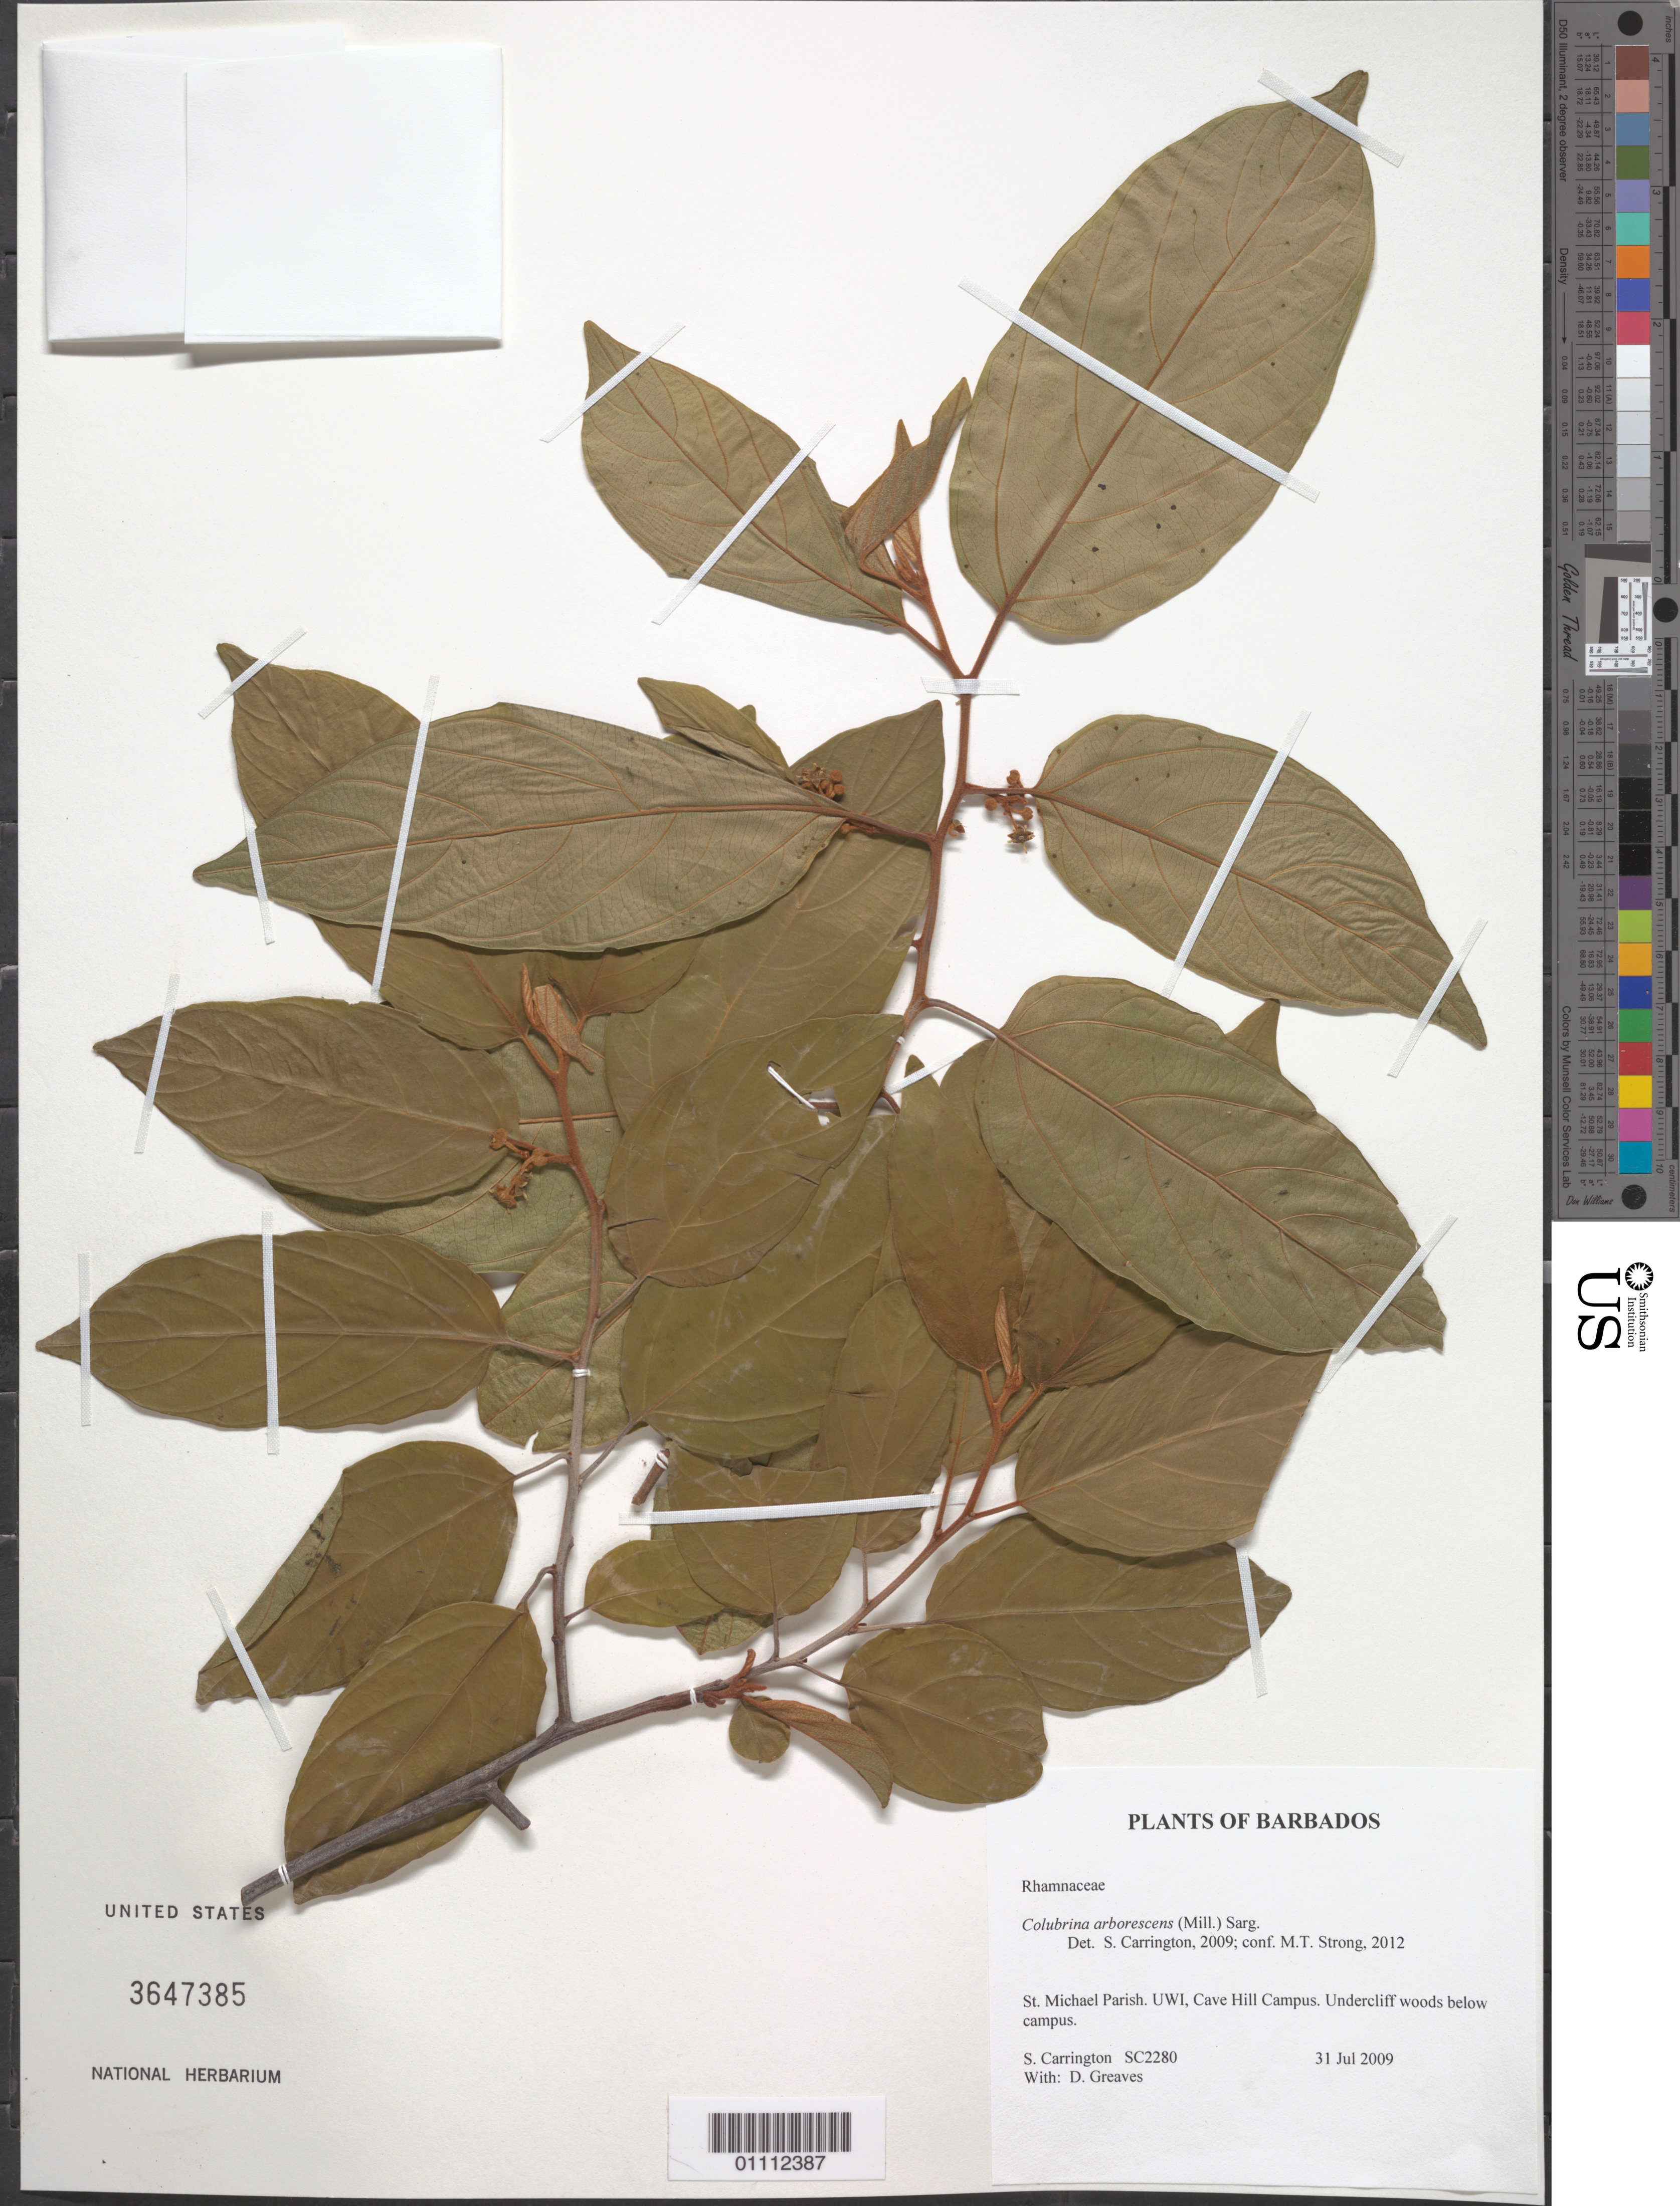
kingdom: Plantae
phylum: Tracheophyta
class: Magnoliopsida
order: Rosales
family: Rhamnaceae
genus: Colubrina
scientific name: Colubrina arborescens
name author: (Mill.) Sarg.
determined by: Carrington, C. M. S.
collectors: C. M. S. Carrington & D. Greaves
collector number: SC2280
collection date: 2009-07-31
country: Barbados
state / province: Saint Michael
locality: UWI, Cave Hill Campus.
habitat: Undercliff woods below campus.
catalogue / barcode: US 3647385